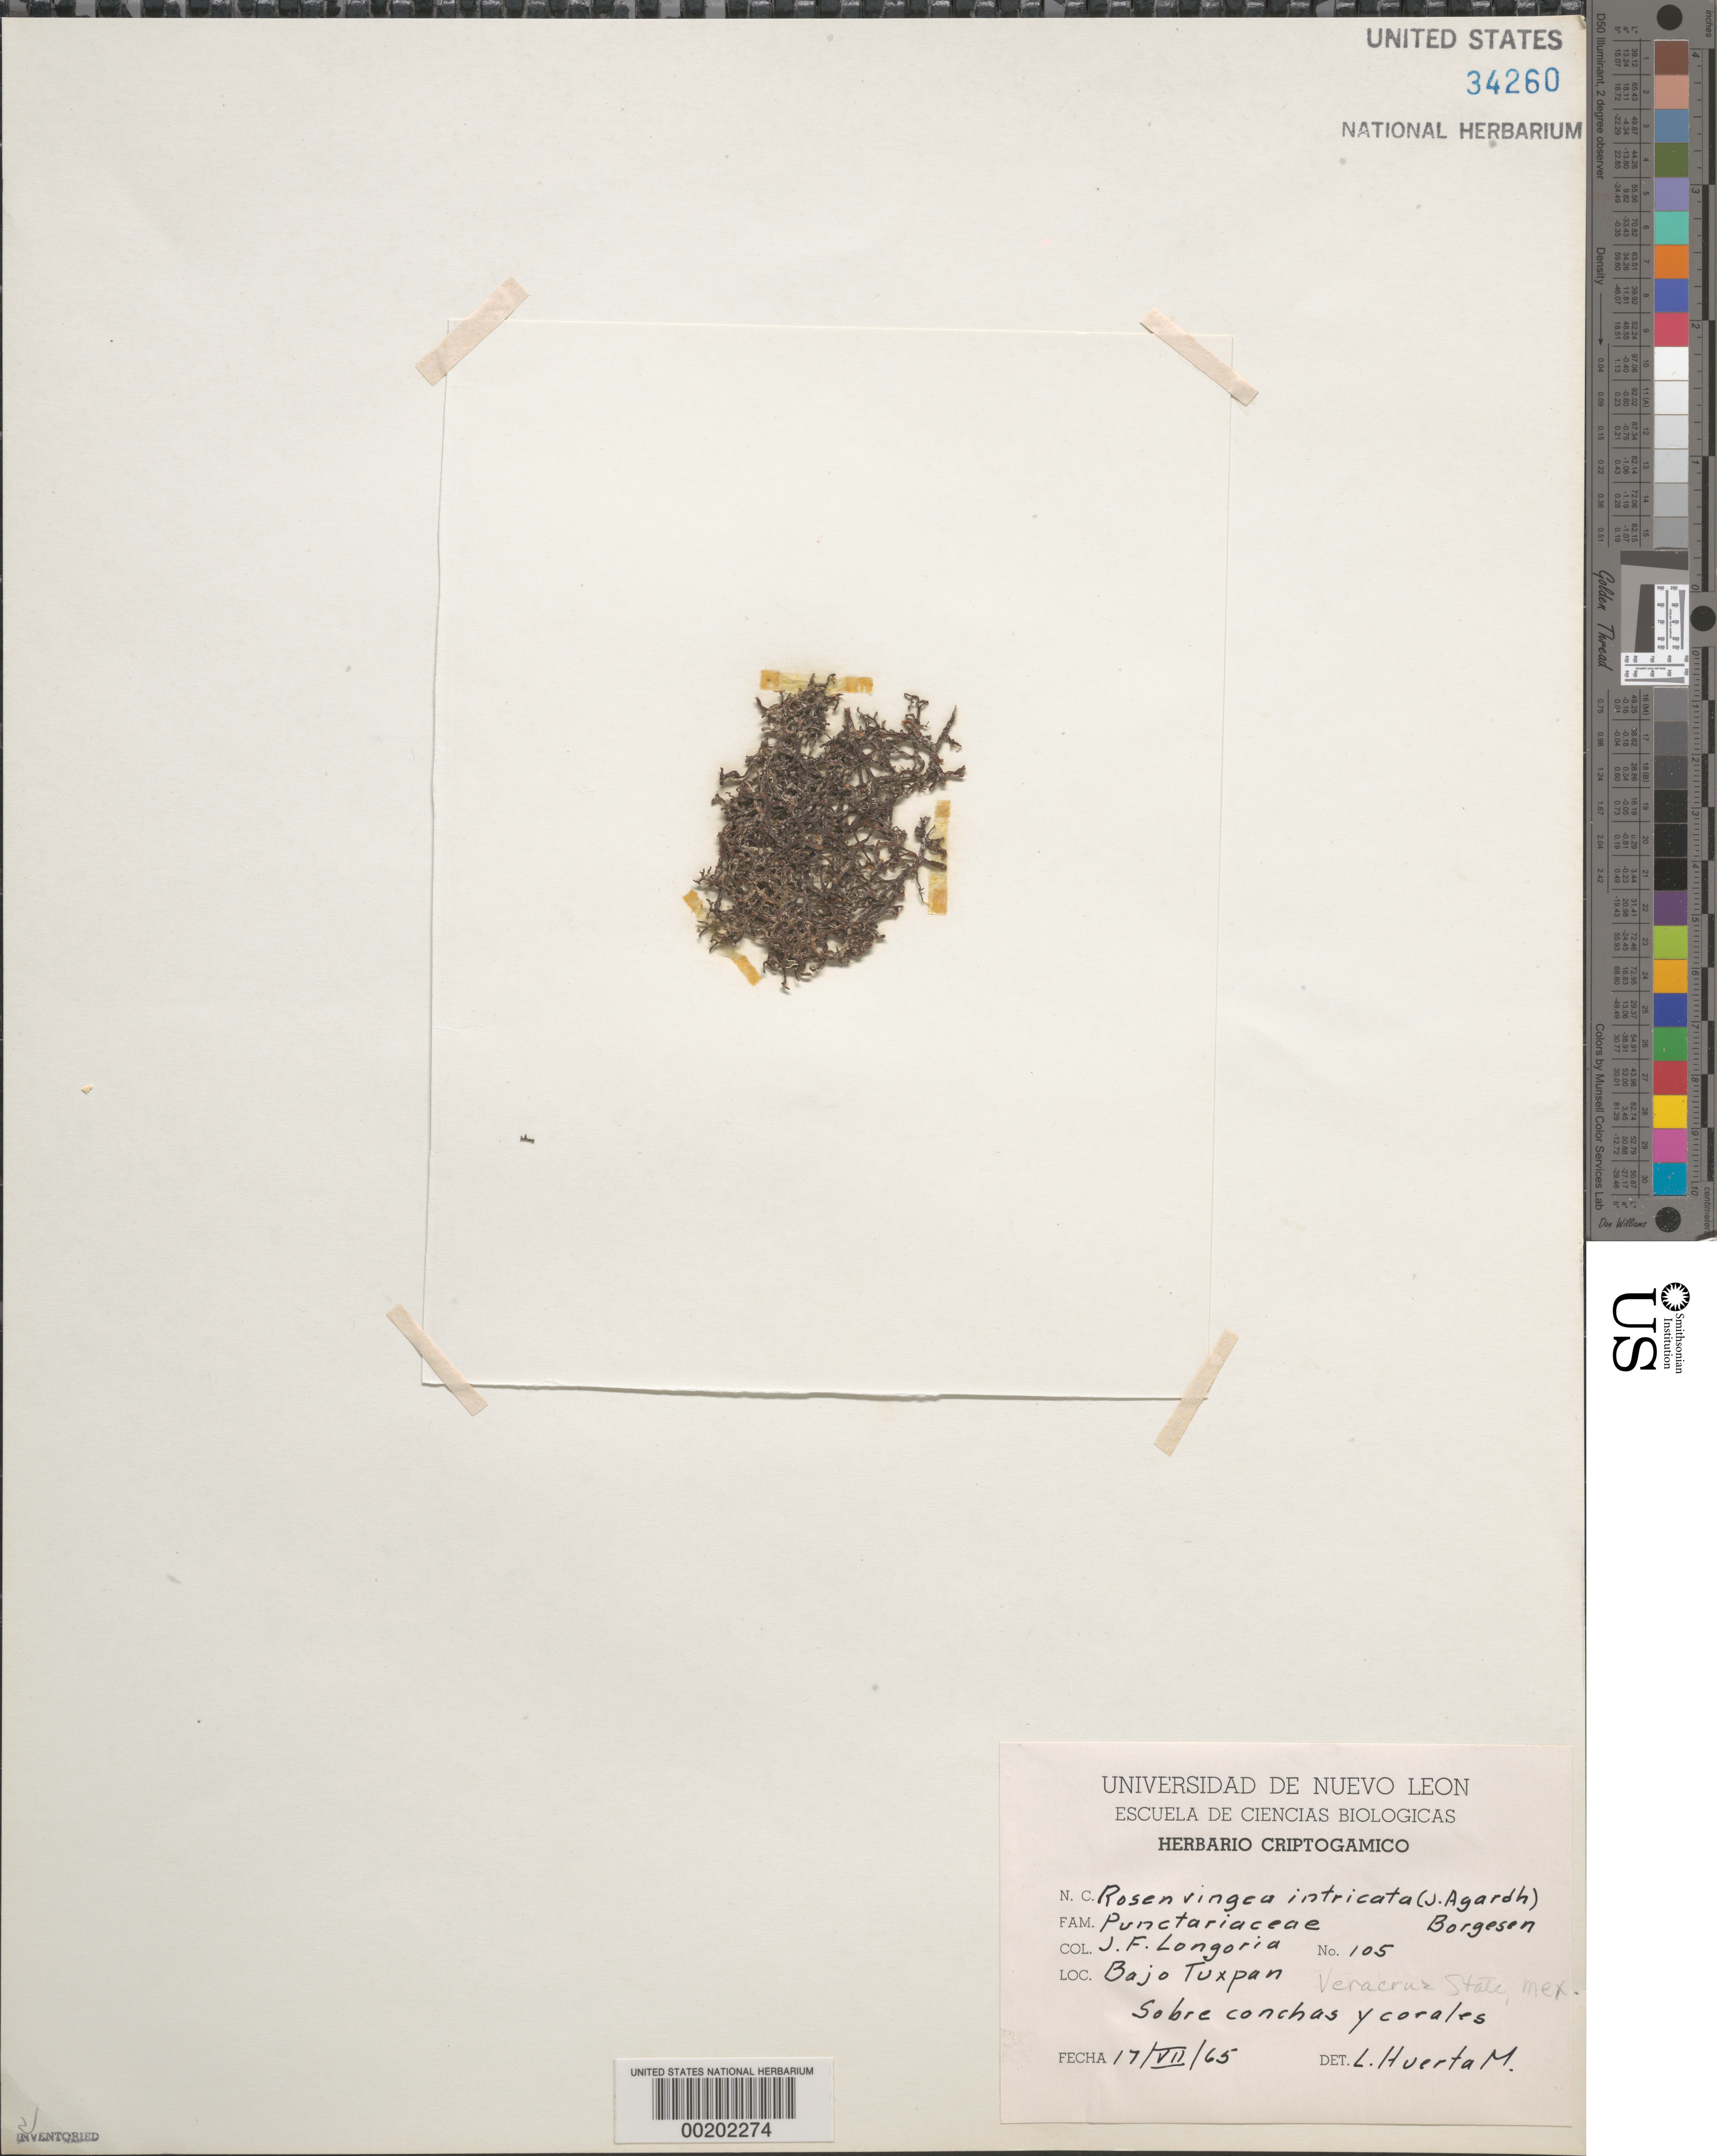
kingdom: Chromista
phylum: Ochrophyta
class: Phaeophyceae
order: Scytosiphonales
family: Scytosiphonaceae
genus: Rosenvingea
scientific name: Rosenvingea endiviifolia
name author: (Martius) M.J. Wynne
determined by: Algae name updating Project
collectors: J. Longoria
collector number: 105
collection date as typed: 17 Jul 1965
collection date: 1965-07-17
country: Mexico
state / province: Veracruz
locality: Bajo de Tuxpan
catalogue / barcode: US 34260